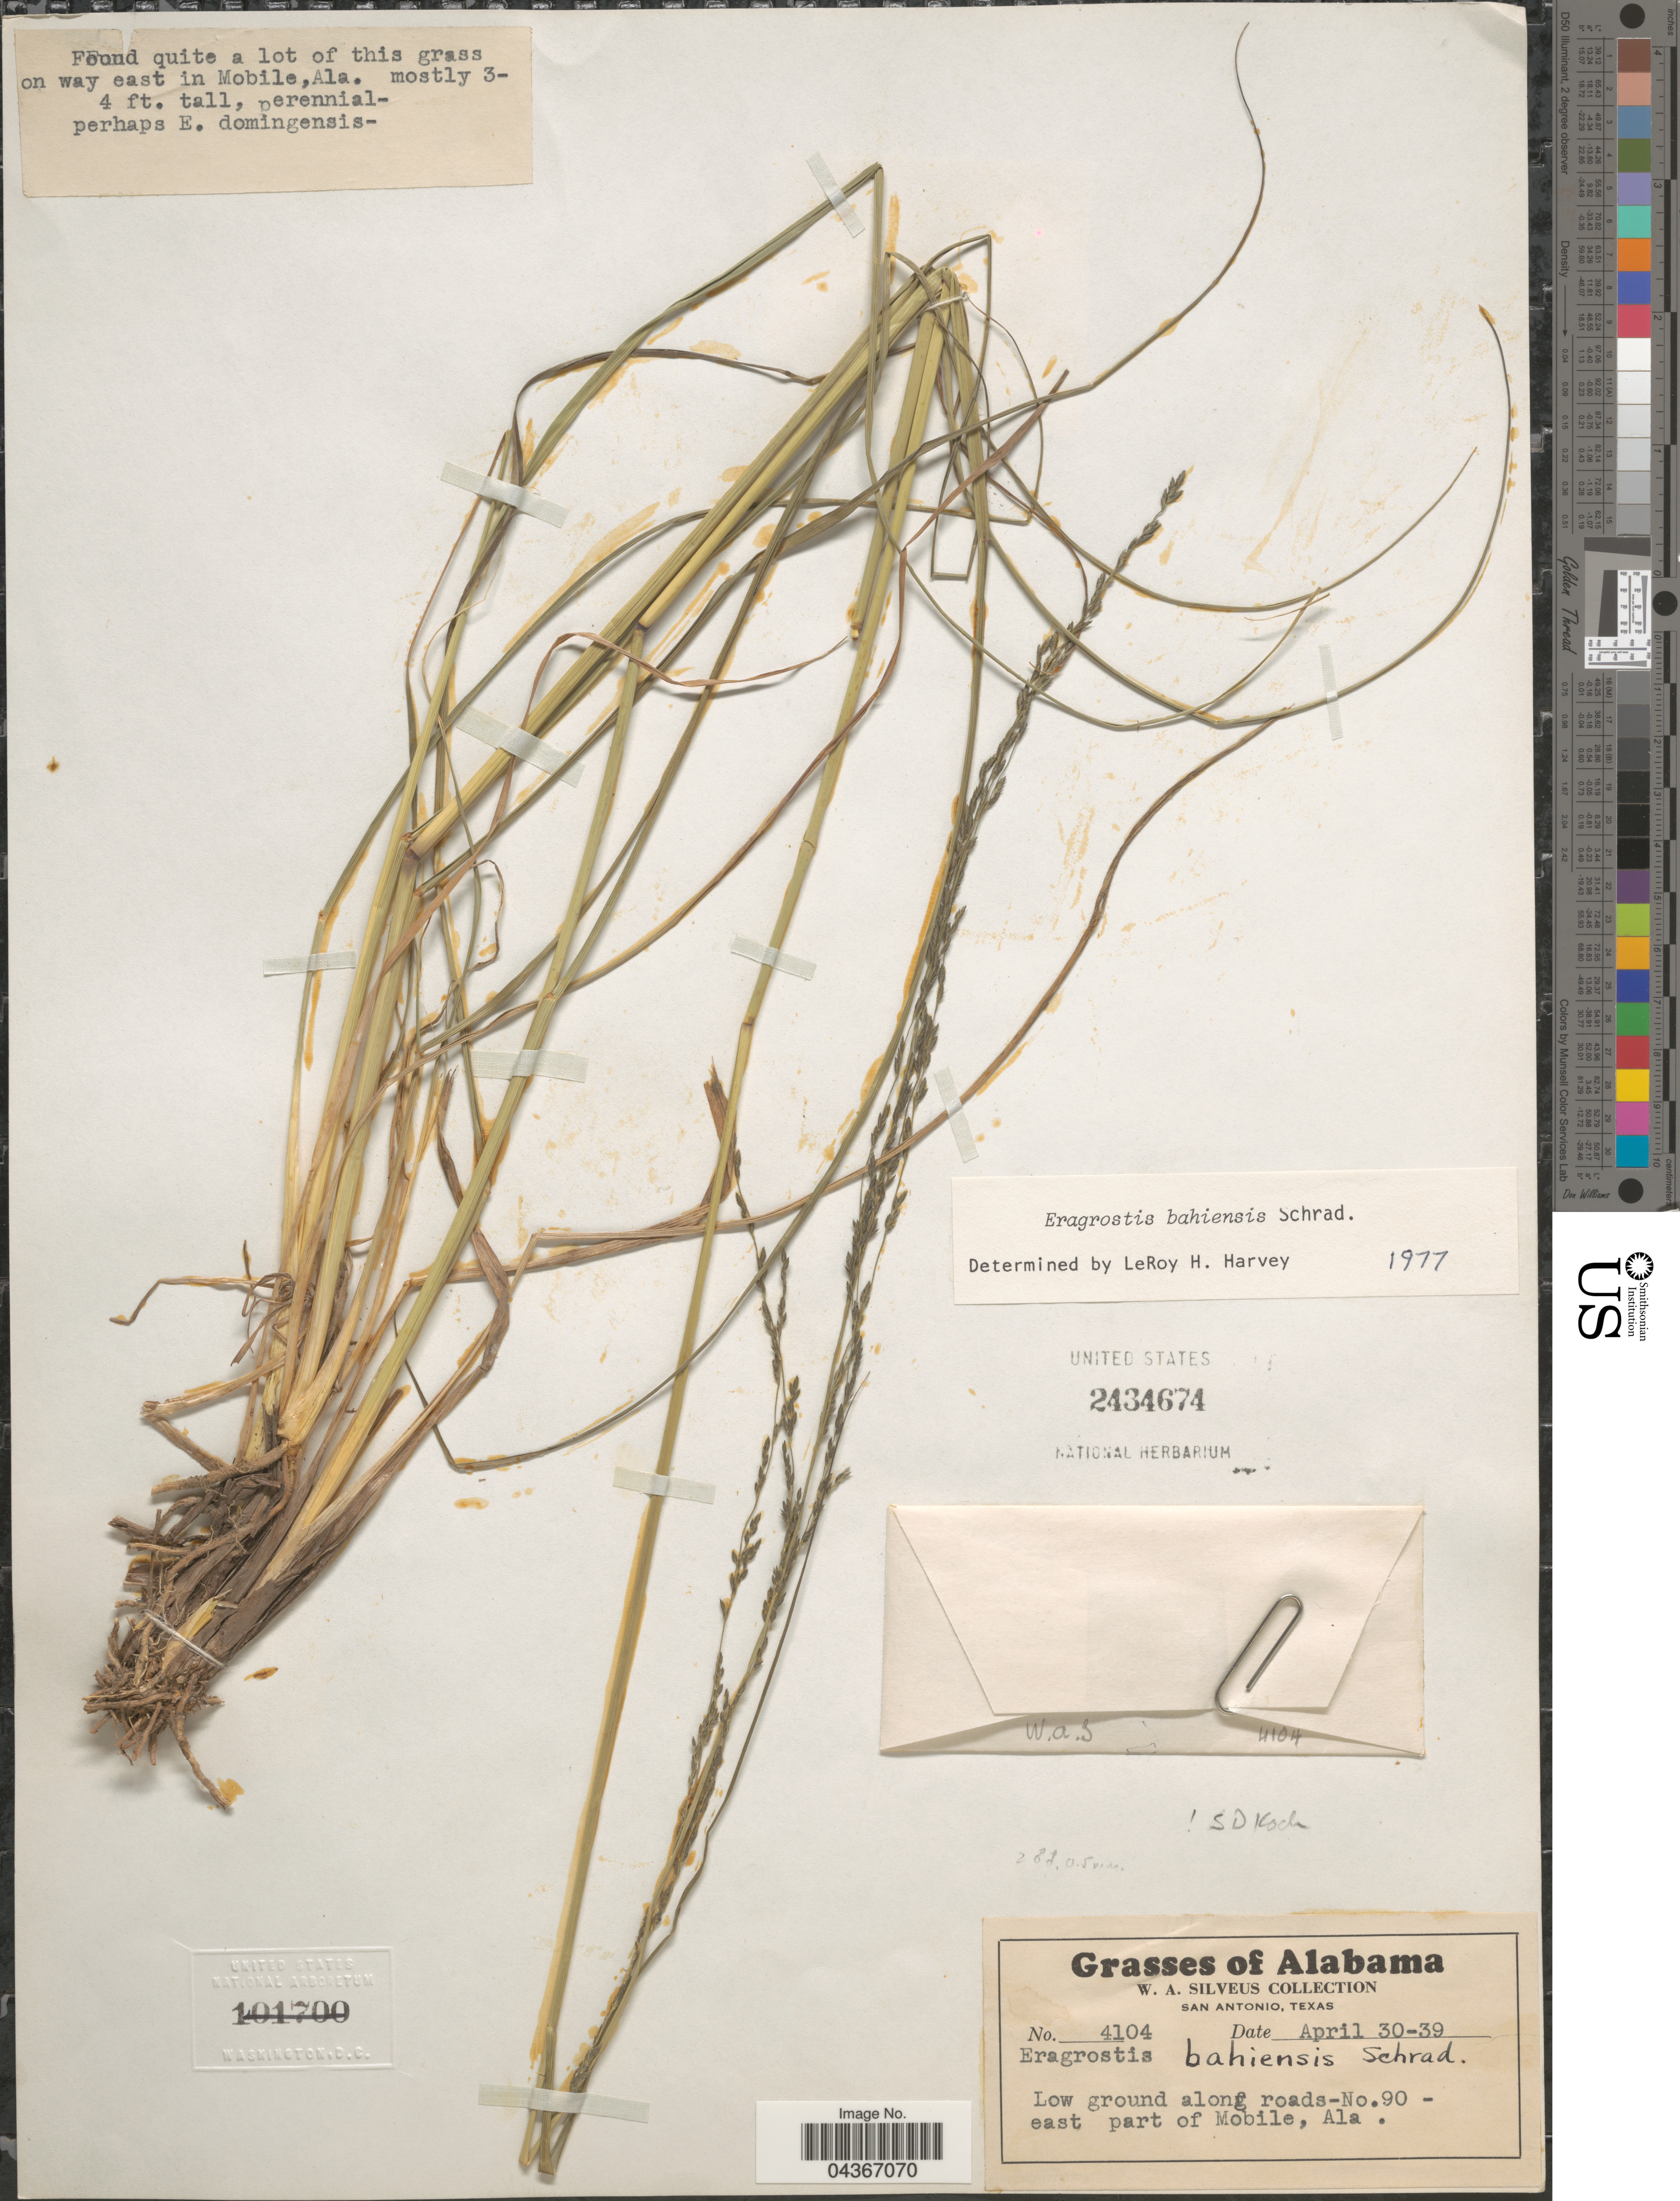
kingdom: Plantae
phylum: Tracheophyta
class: Liliopsida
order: Poales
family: Poaceae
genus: Eragrostis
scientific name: Eragrostis bahiensis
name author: Schrad. ex Schult.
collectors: W. Silveus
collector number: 4104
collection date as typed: Transcribed d/m/y: 30/4/39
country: United States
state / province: Alabama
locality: Low ground along roads - No.90 - east part of Mobile.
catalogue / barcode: US 2434674